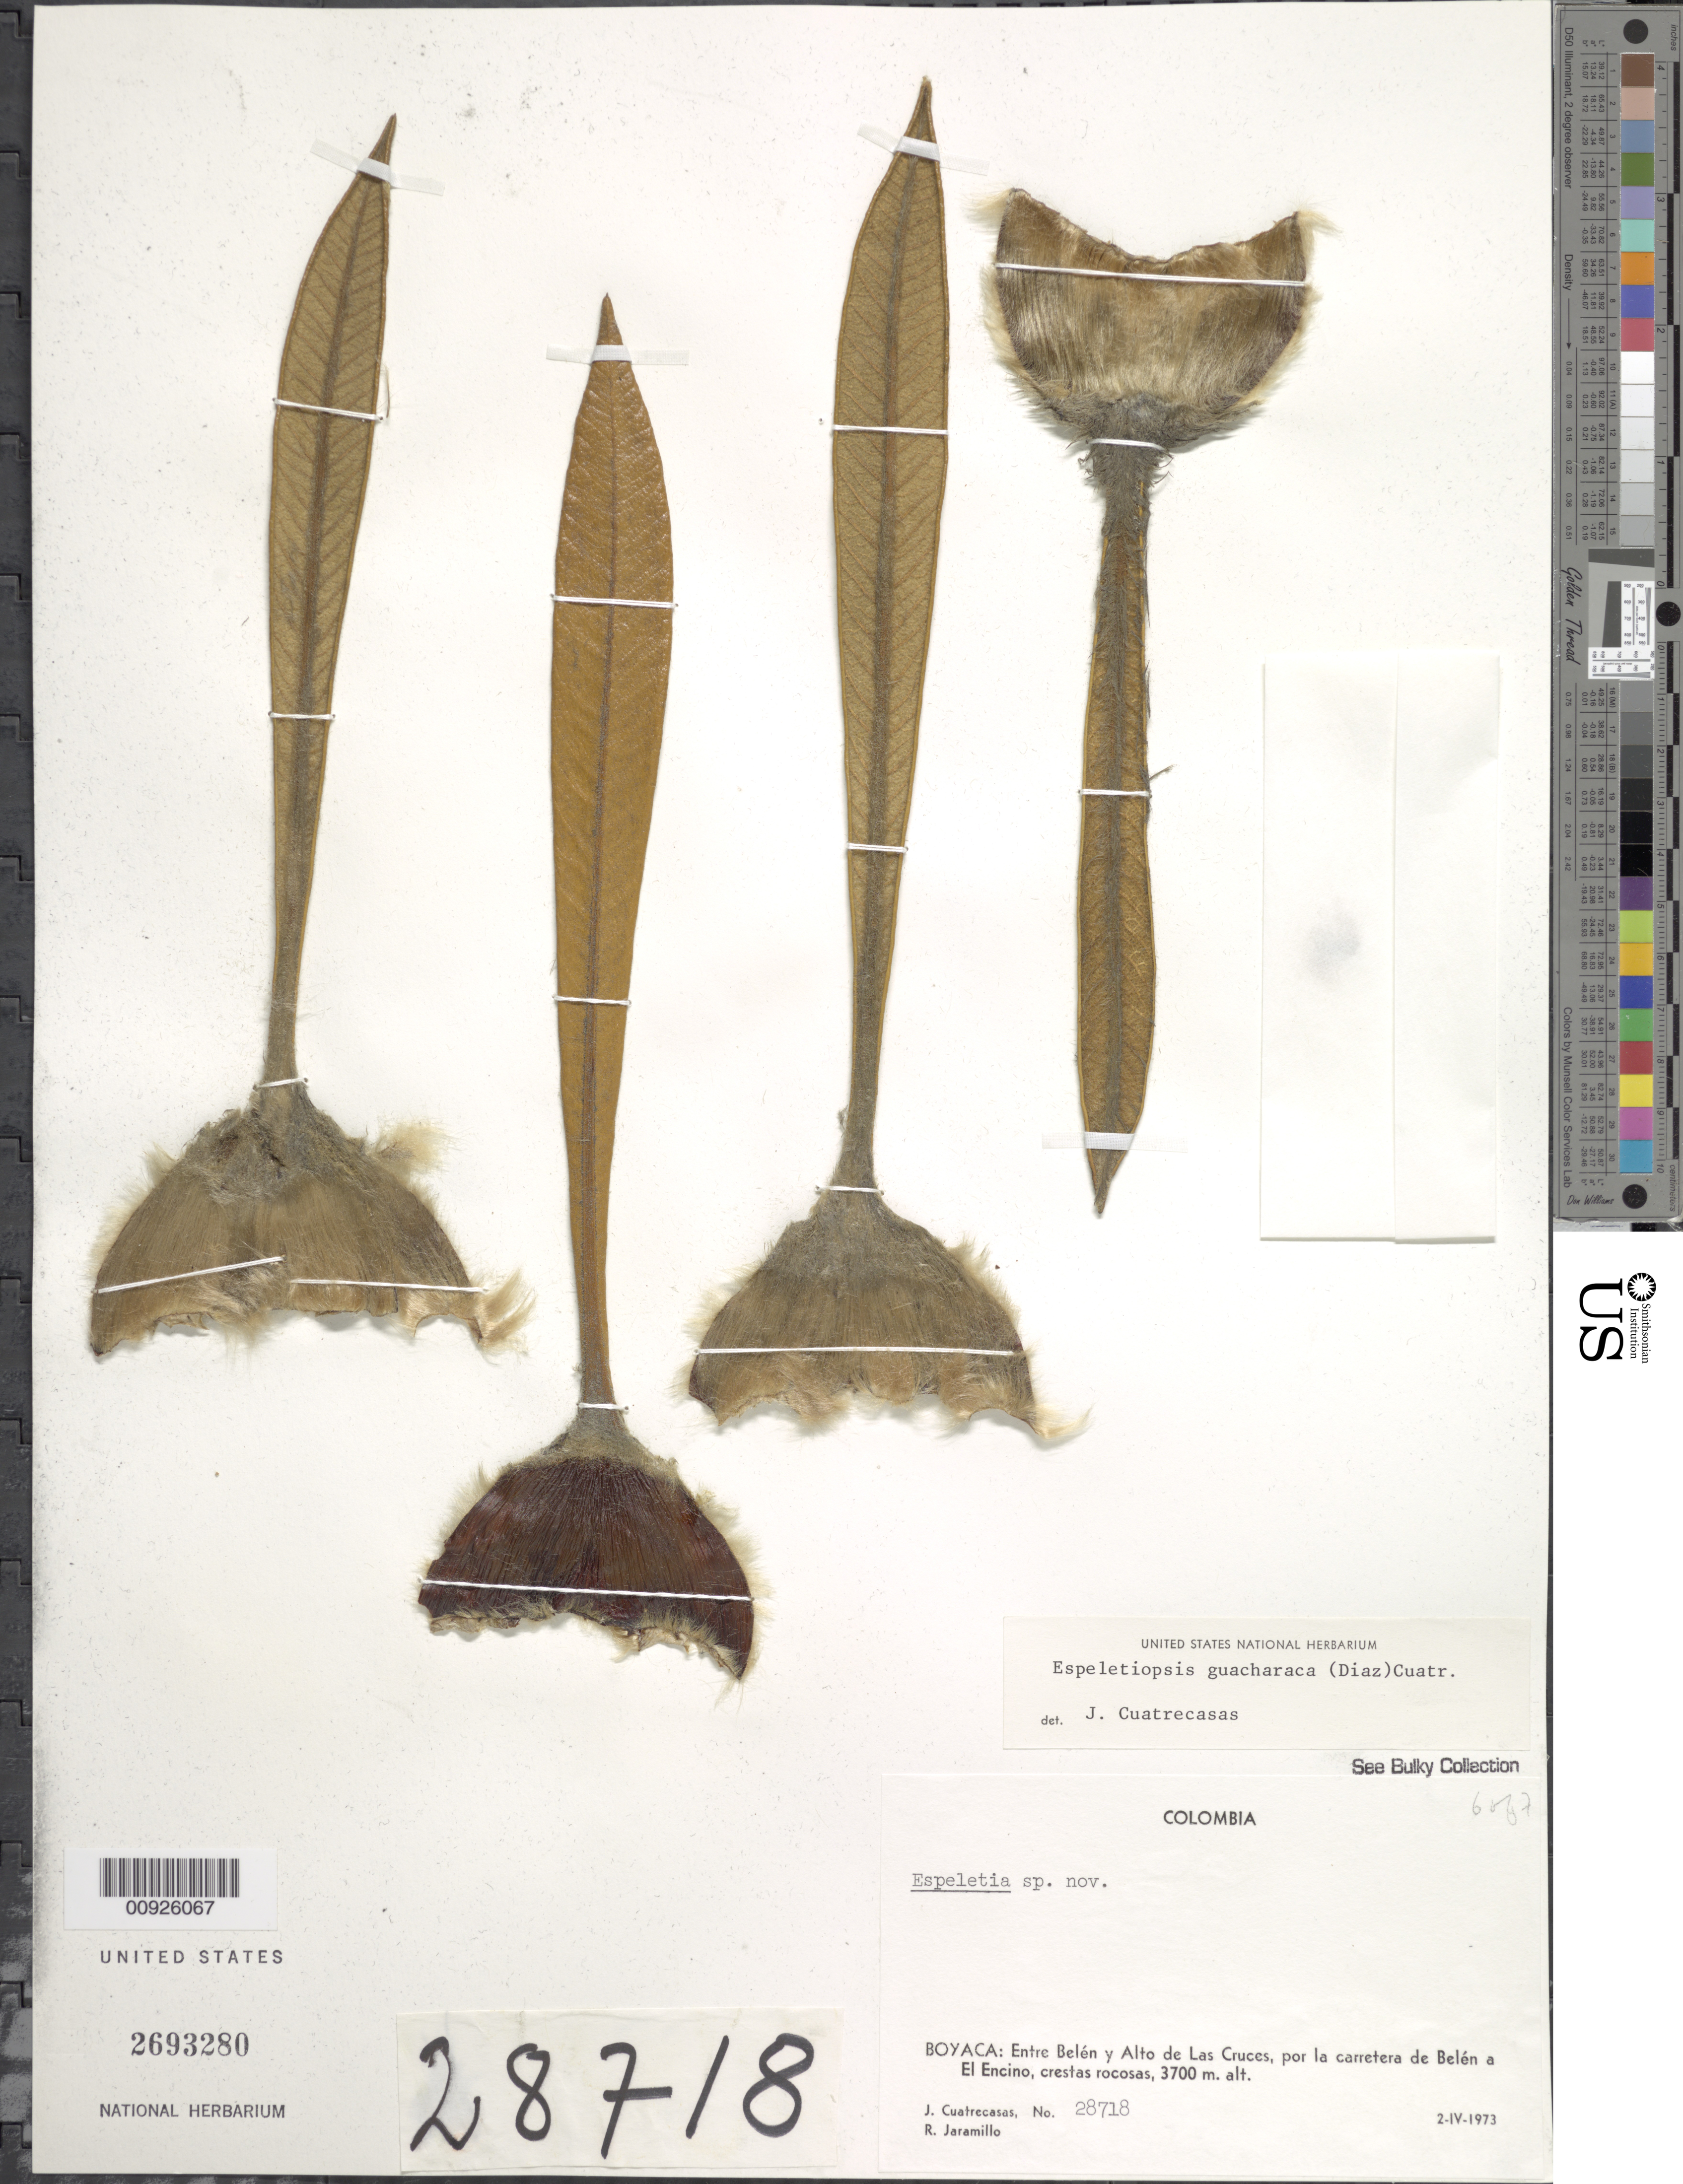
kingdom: Plantae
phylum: Tracheophyta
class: Magnoliopsida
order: Asterales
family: Asteraceae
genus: Espeletiopsis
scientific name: Espeletiopsis jimenez-quesadae var. guacharaca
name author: (S. Díaz) Cuatrec.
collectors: J. Cuatrecasas & R. Jaramillo M.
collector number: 28718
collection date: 1973-04-02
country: Colombia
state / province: Boyacá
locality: Boyacá: Entre Belen y Alto de Las Cruces, por la carretera de Belen a El Encino, crestas rocosas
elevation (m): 3700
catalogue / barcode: US 2693280